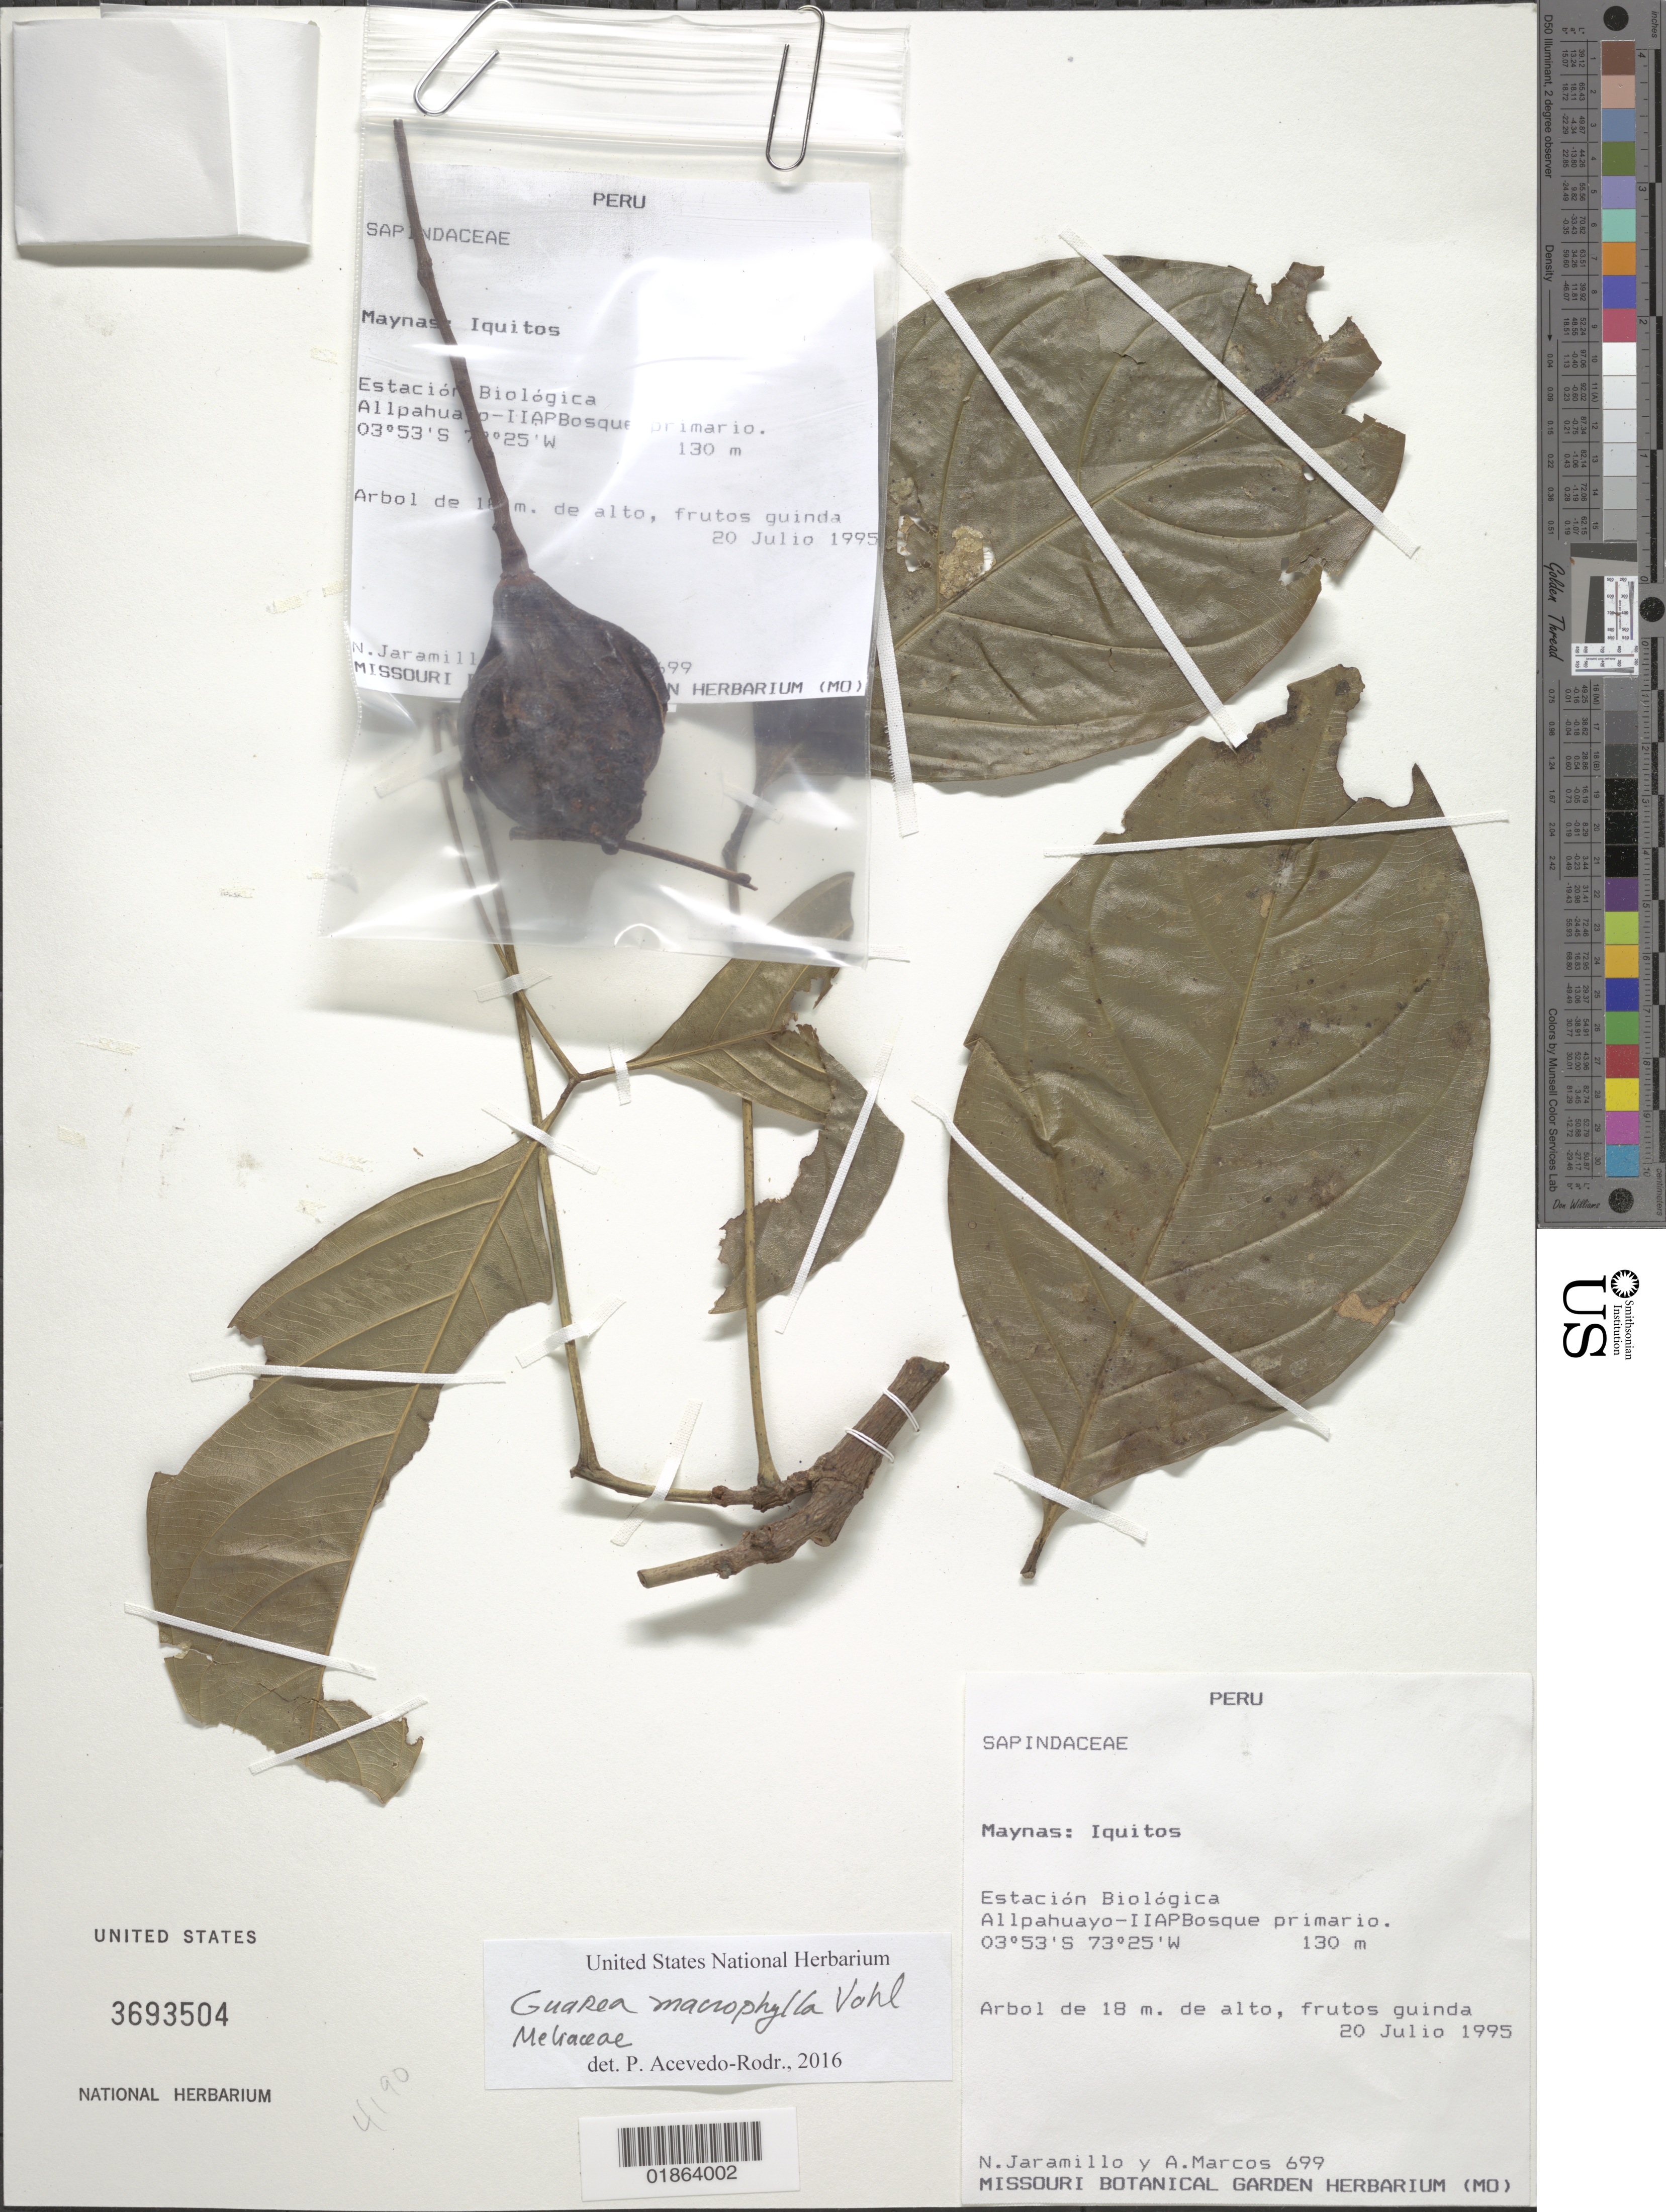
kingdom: Plantae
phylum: Tracheophyta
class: Magnoliopsida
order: Sapindales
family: Meliaceae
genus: Guarea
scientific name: Guarea macrophylla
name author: Vahl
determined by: Acevedo-Rodríguez, P., (BOT), Smithsonian Institution - National Museum of Natural History (UNITED STATES)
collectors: N. Jaramillo & A. Marcos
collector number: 699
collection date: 1995-07-20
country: Peru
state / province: Loreto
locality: Maynas: Iquitos, Estación Biológica, Allpahuayo-IIAP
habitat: Bosque Primario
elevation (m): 130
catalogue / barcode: US 3693504